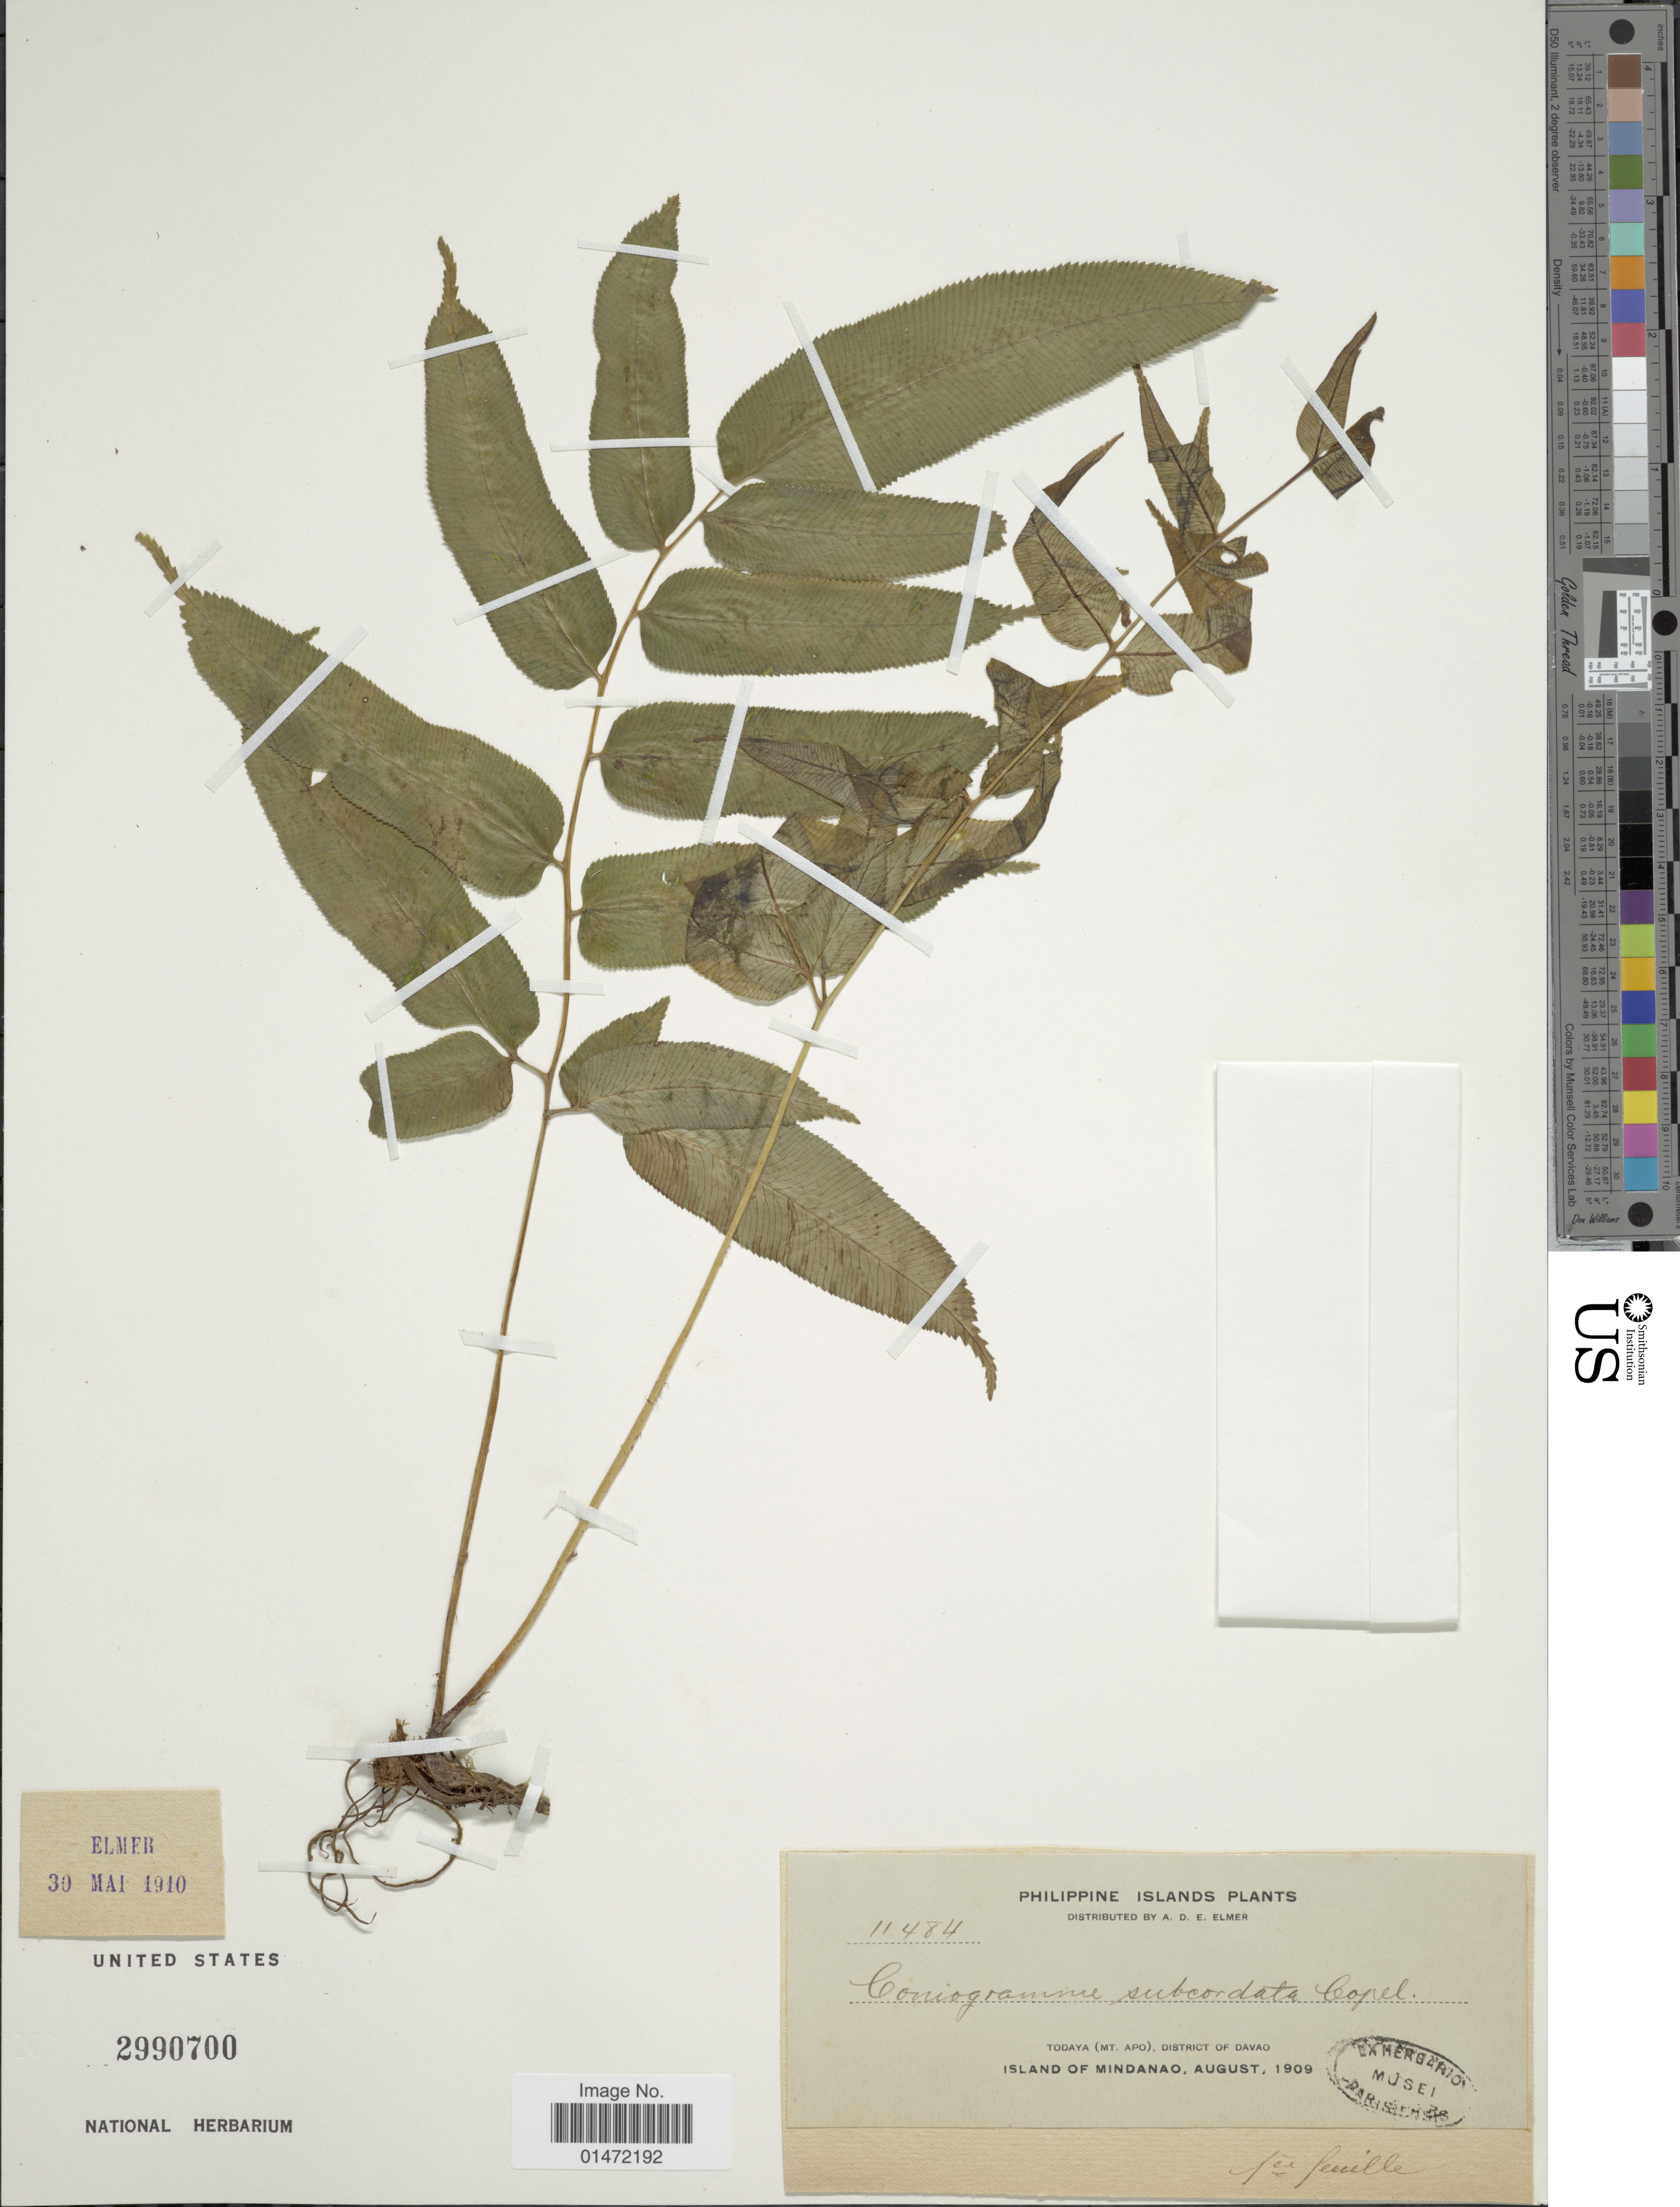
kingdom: Plantae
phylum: Tracheophyta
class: Polypodiopsida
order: Polypodiales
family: Pteridaceae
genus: Coniogramme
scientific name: Coniogramme subcordata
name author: Copel. in Elmer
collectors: A. D. E. Elmer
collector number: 11484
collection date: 1909-08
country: Philippines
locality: Todaya (Mt. Apo), District of Davao. Island of Mindanao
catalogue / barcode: US 2990700